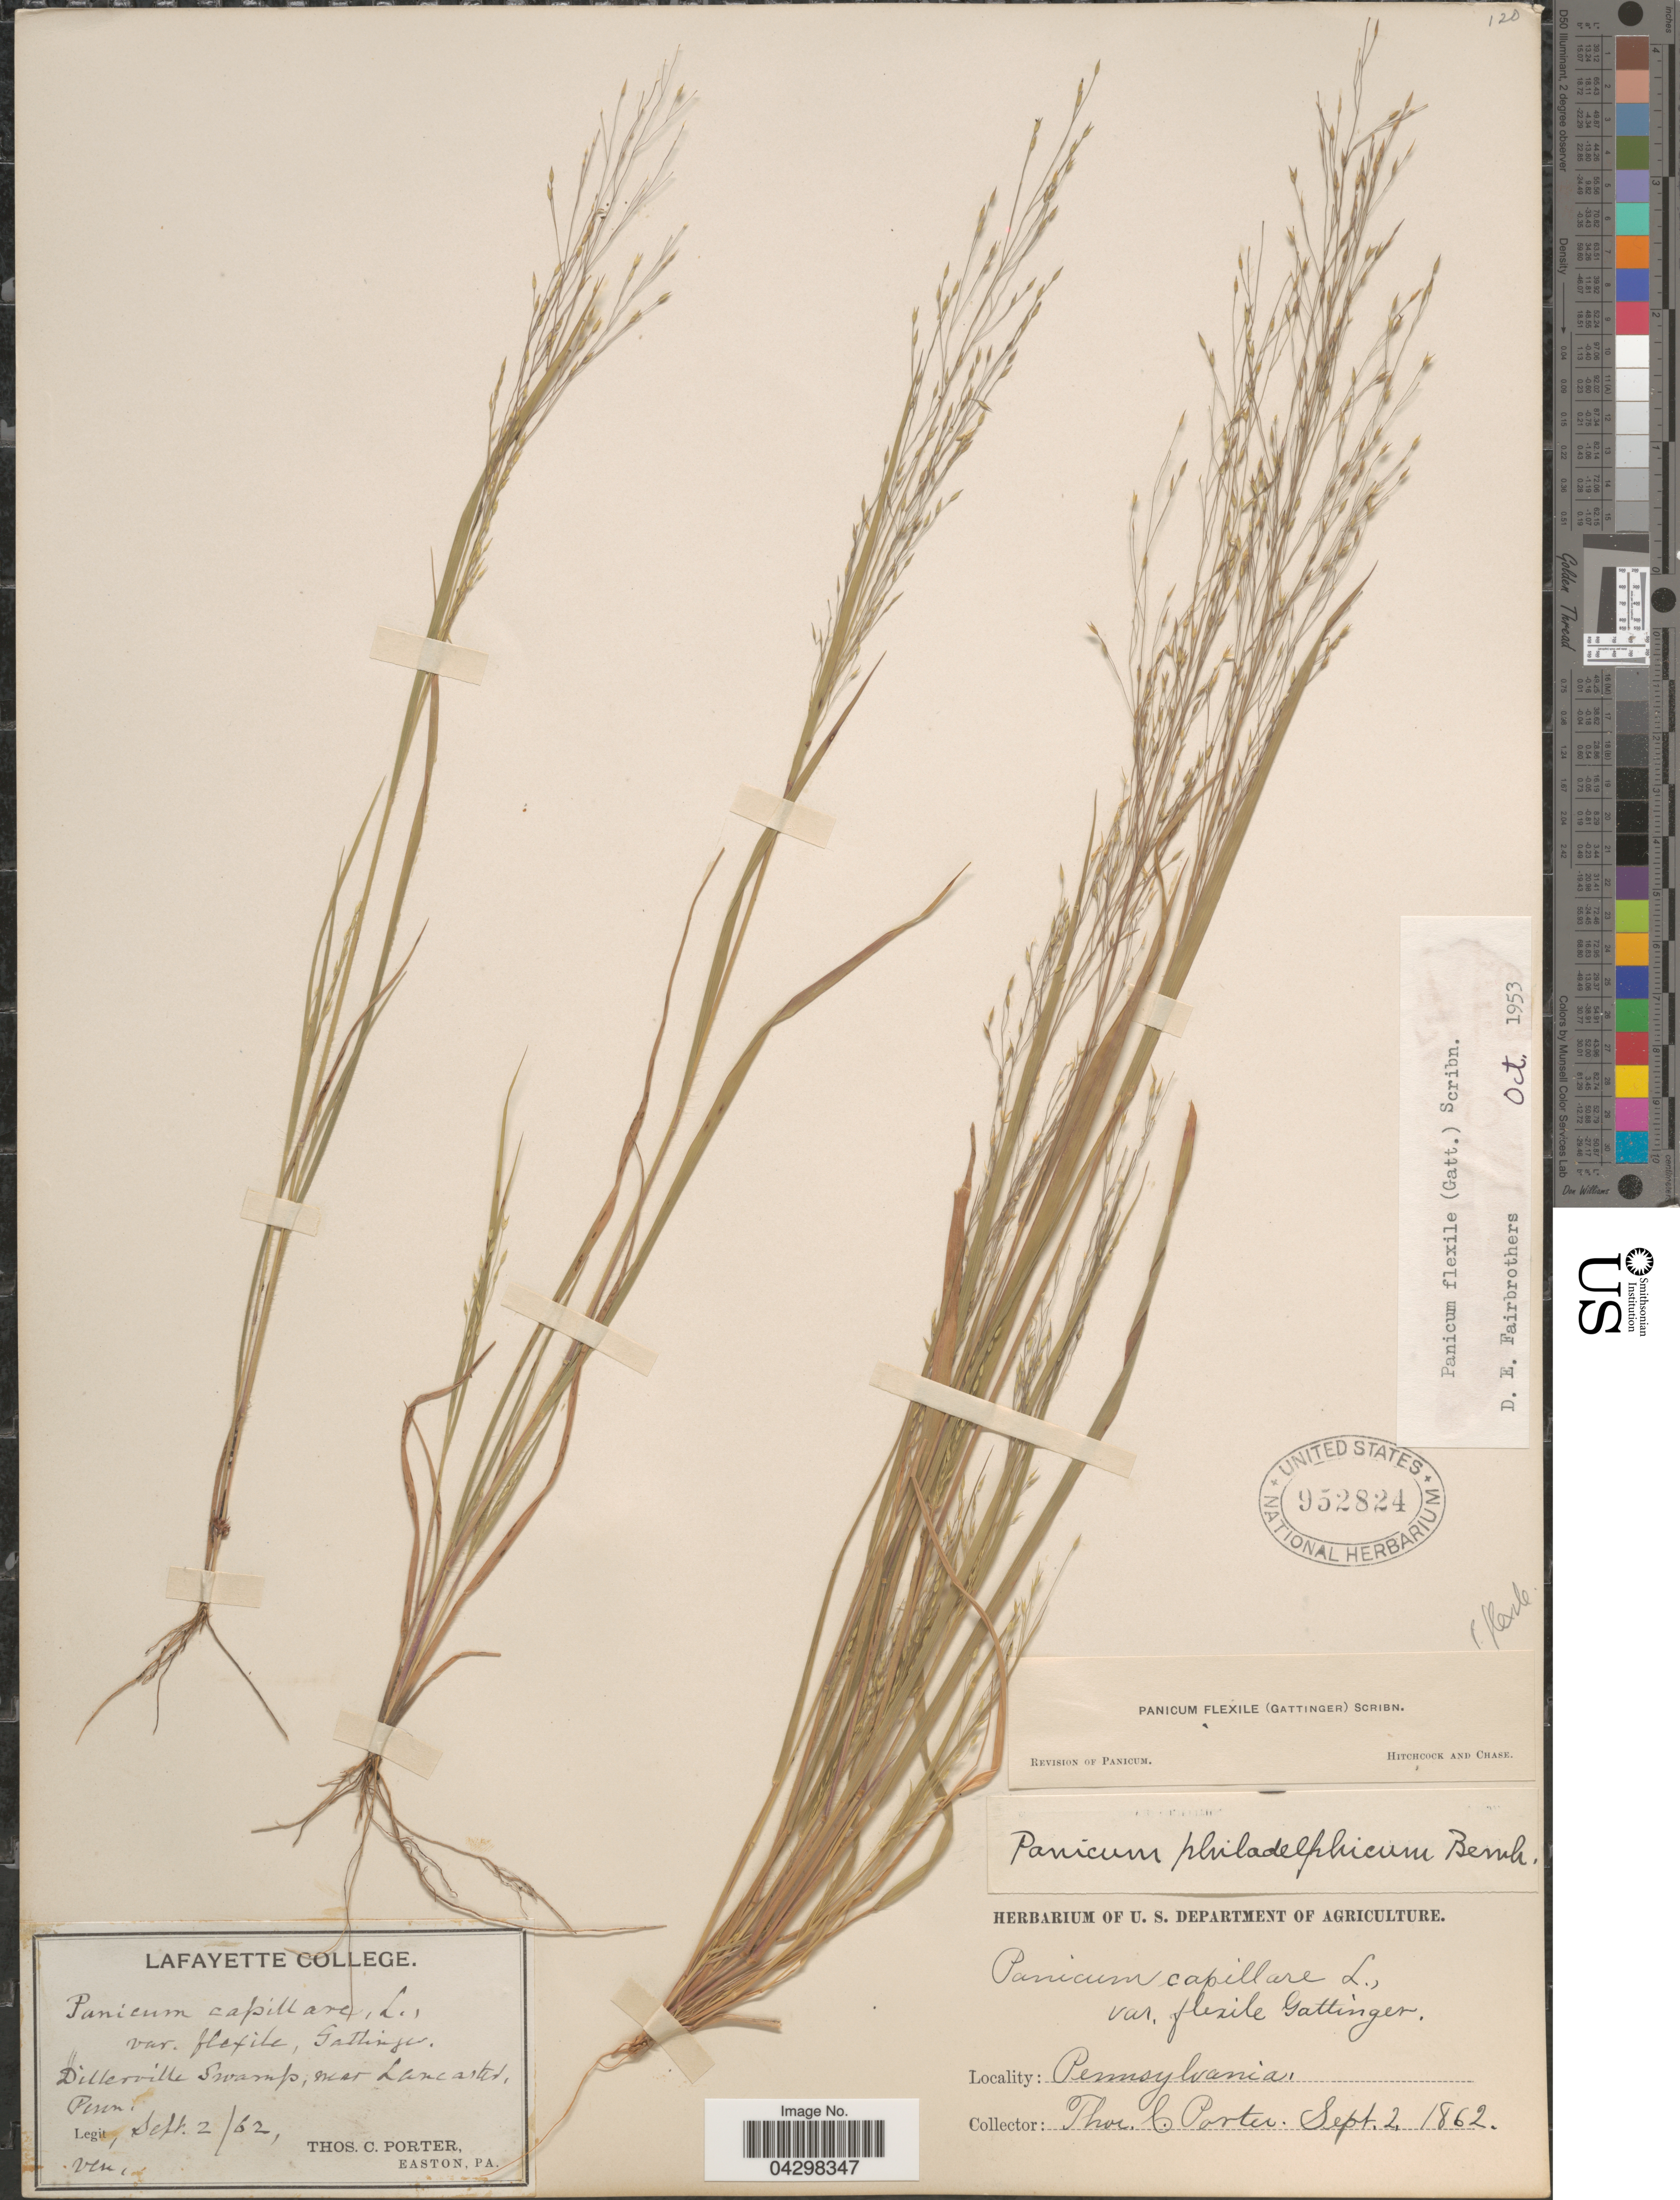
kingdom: Plantae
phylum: Tracheophyta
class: Liliopsida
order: Poales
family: Poaceae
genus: Panicum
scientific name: Panicum flexile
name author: (Gatt.) Scribn.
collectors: T. Porter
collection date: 1862-09-02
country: United States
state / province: Pennsylvania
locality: Dillerville Swamp; near Lancaster.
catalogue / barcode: US 952824